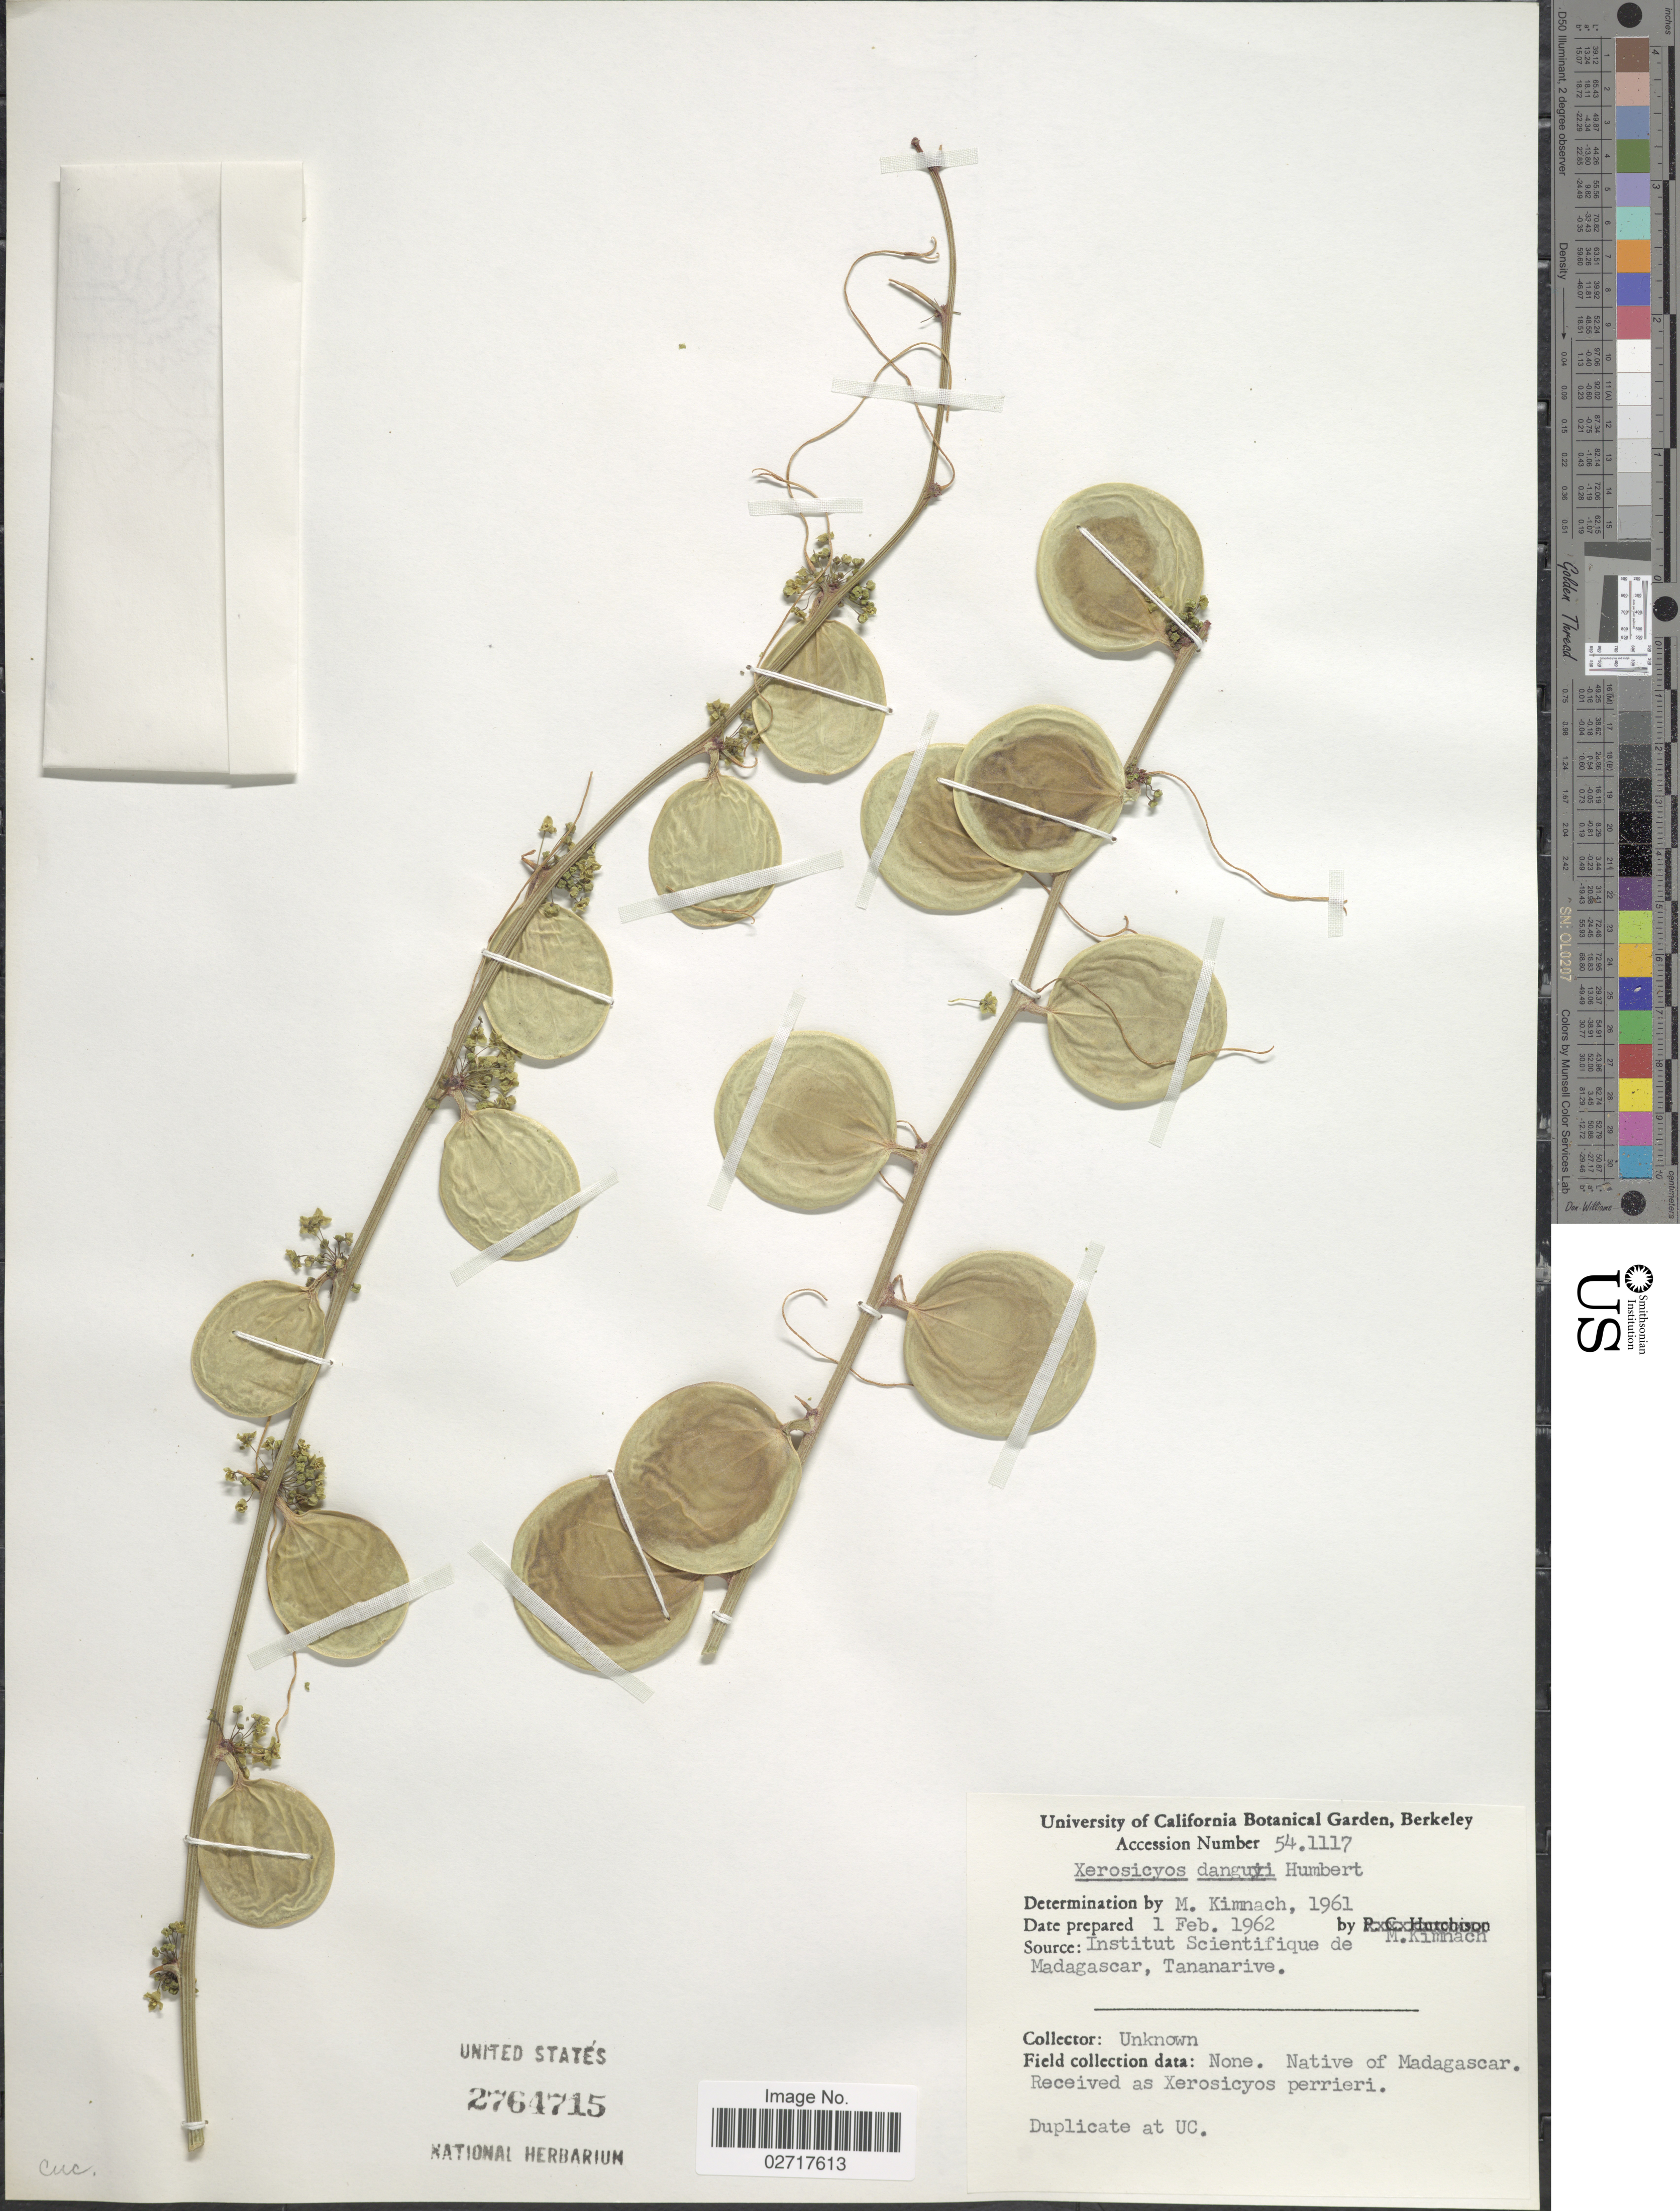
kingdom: Plantae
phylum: Tracheophyta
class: Magnoliopsida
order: Cucurbitales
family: Cucurbitaceae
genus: Xerosicyos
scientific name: Xerosicyos danguyi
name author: Humbert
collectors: M. W. Kimnach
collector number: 541117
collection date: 1962-02-01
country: United States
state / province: California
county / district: Alameda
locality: University of California Botanical Garden, Berkeley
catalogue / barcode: US 2764715